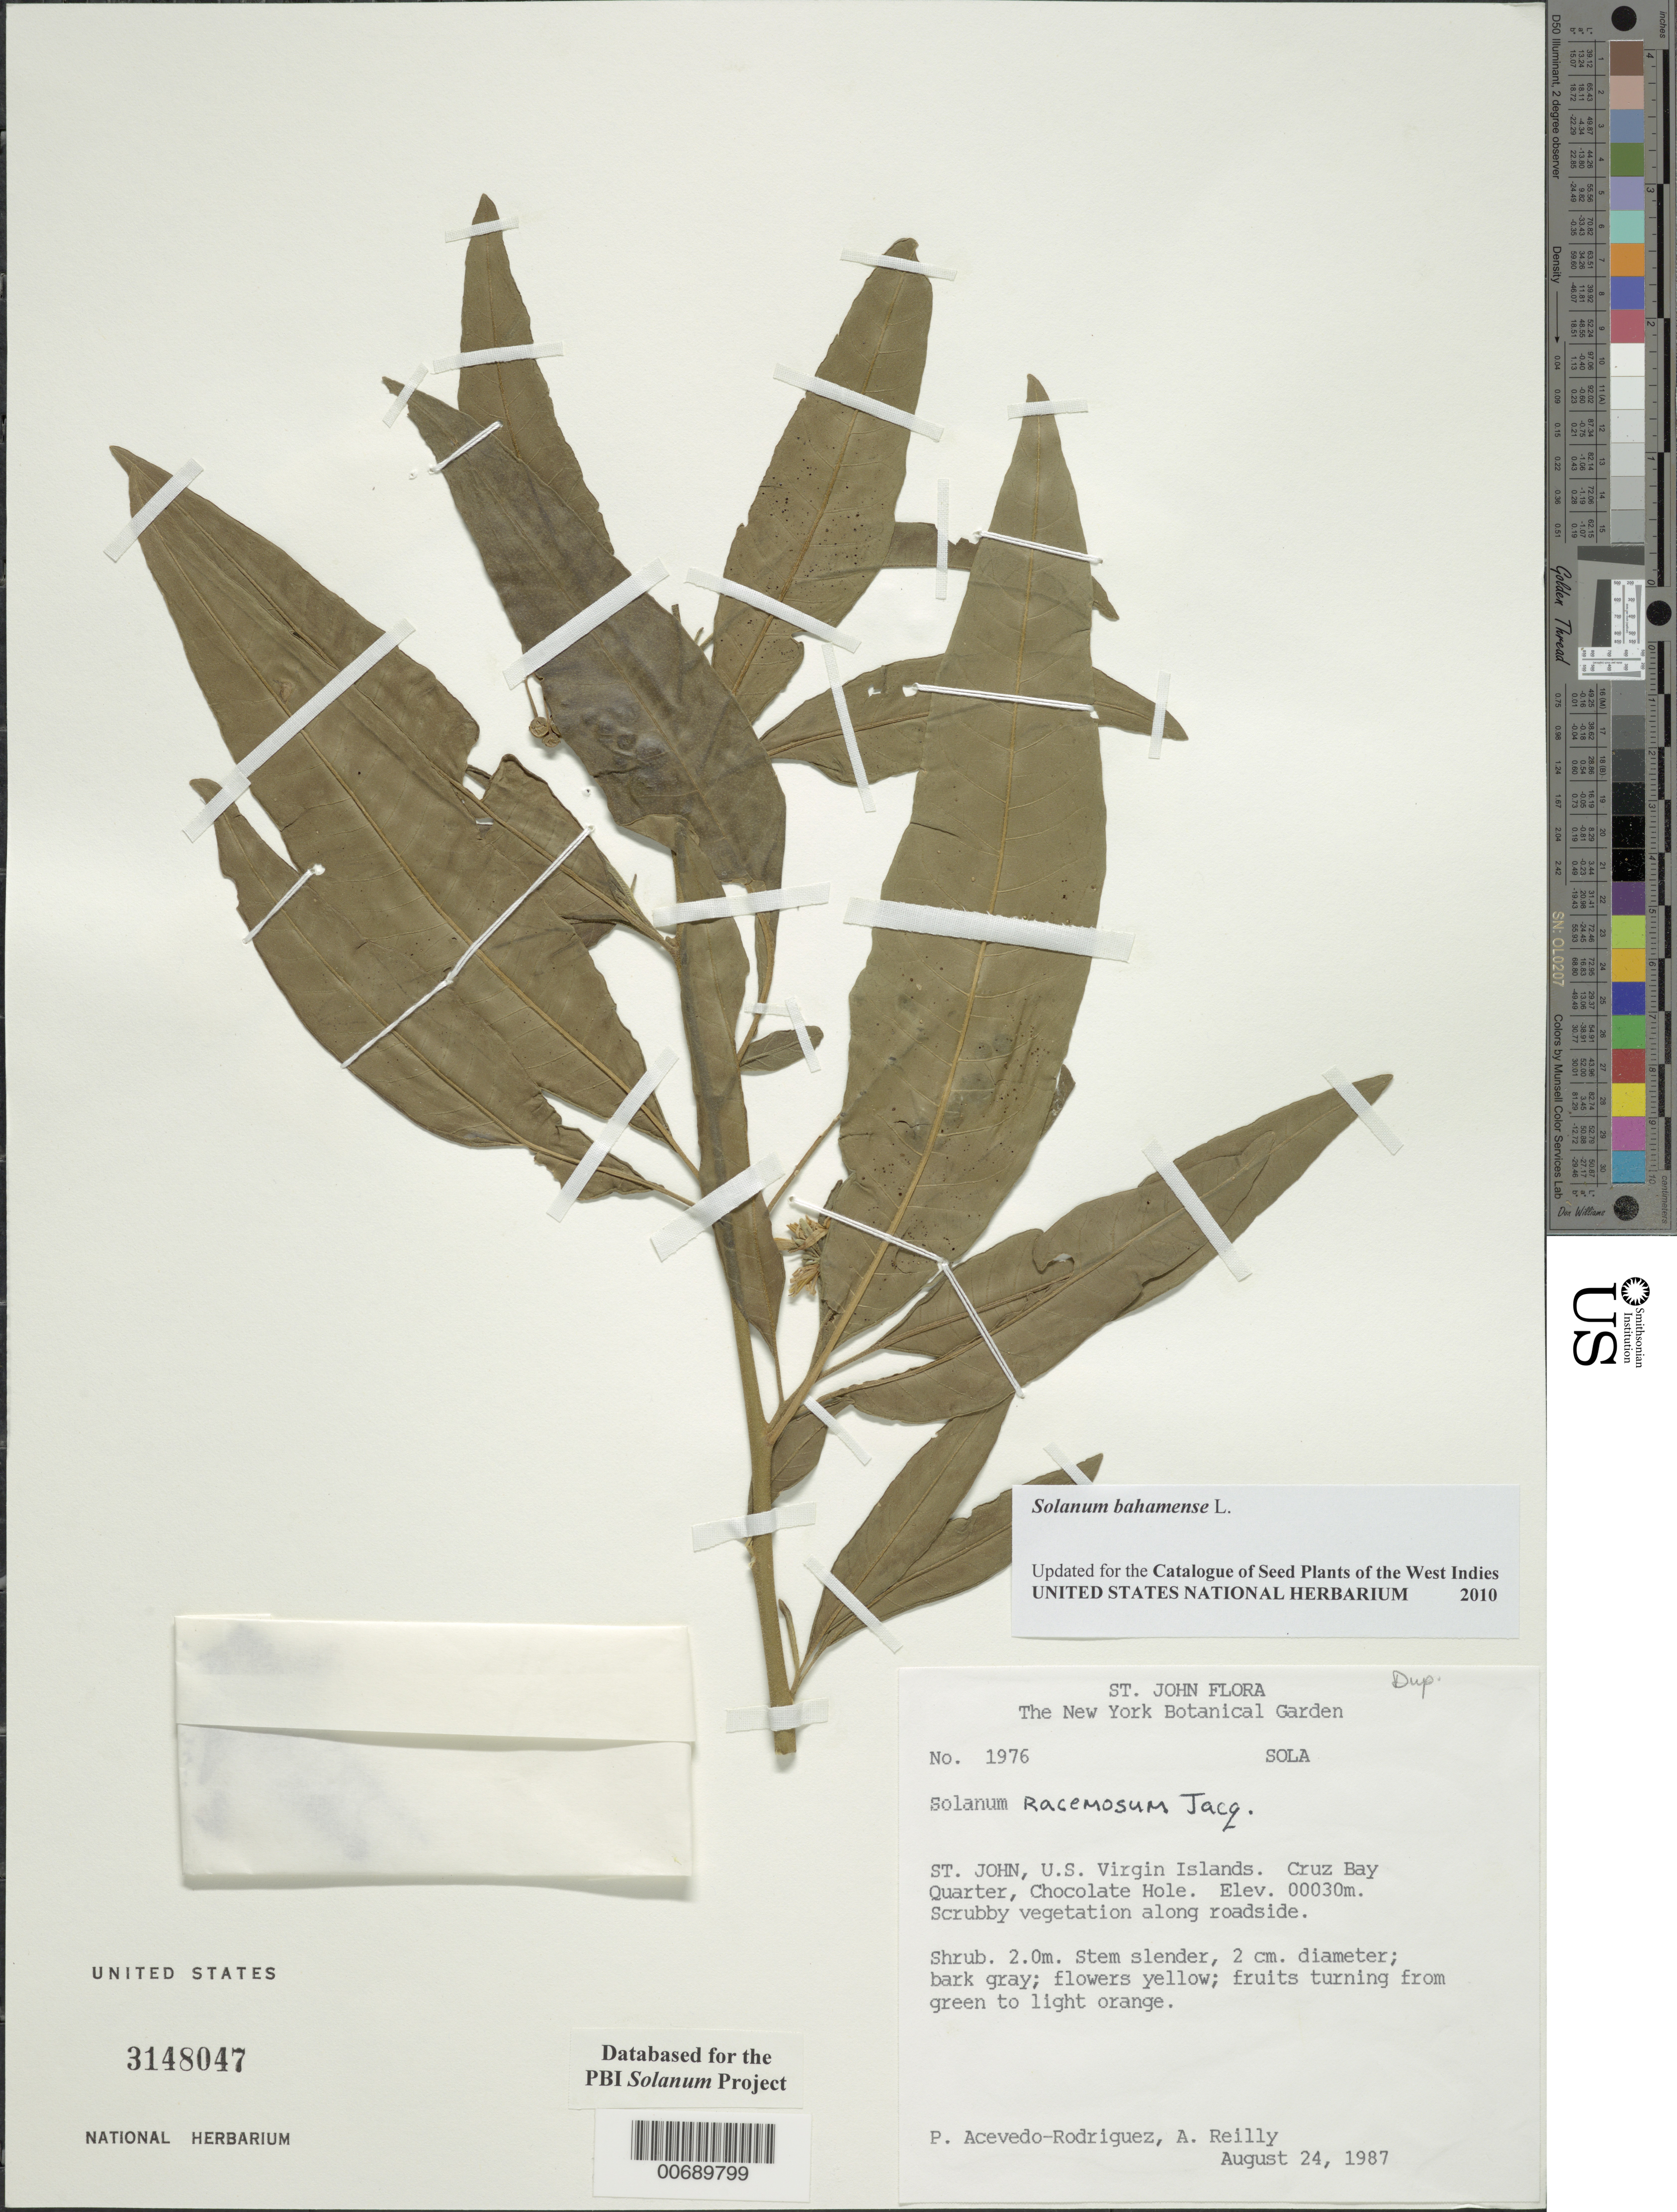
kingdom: Plantae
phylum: Tracheophyta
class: Magnoliopsida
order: Solanales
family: Solanaceae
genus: Solanum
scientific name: Solanum bahamense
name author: L.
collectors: P. Acevedo-Rodr. & A. Reilly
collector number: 1976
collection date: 1987-08-24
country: U.S. Virgin Islands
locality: St. John, U.S. Virgin Islands, Cruz Bay Quarter, Chocolate Hole.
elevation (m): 30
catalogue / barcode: US 3148047